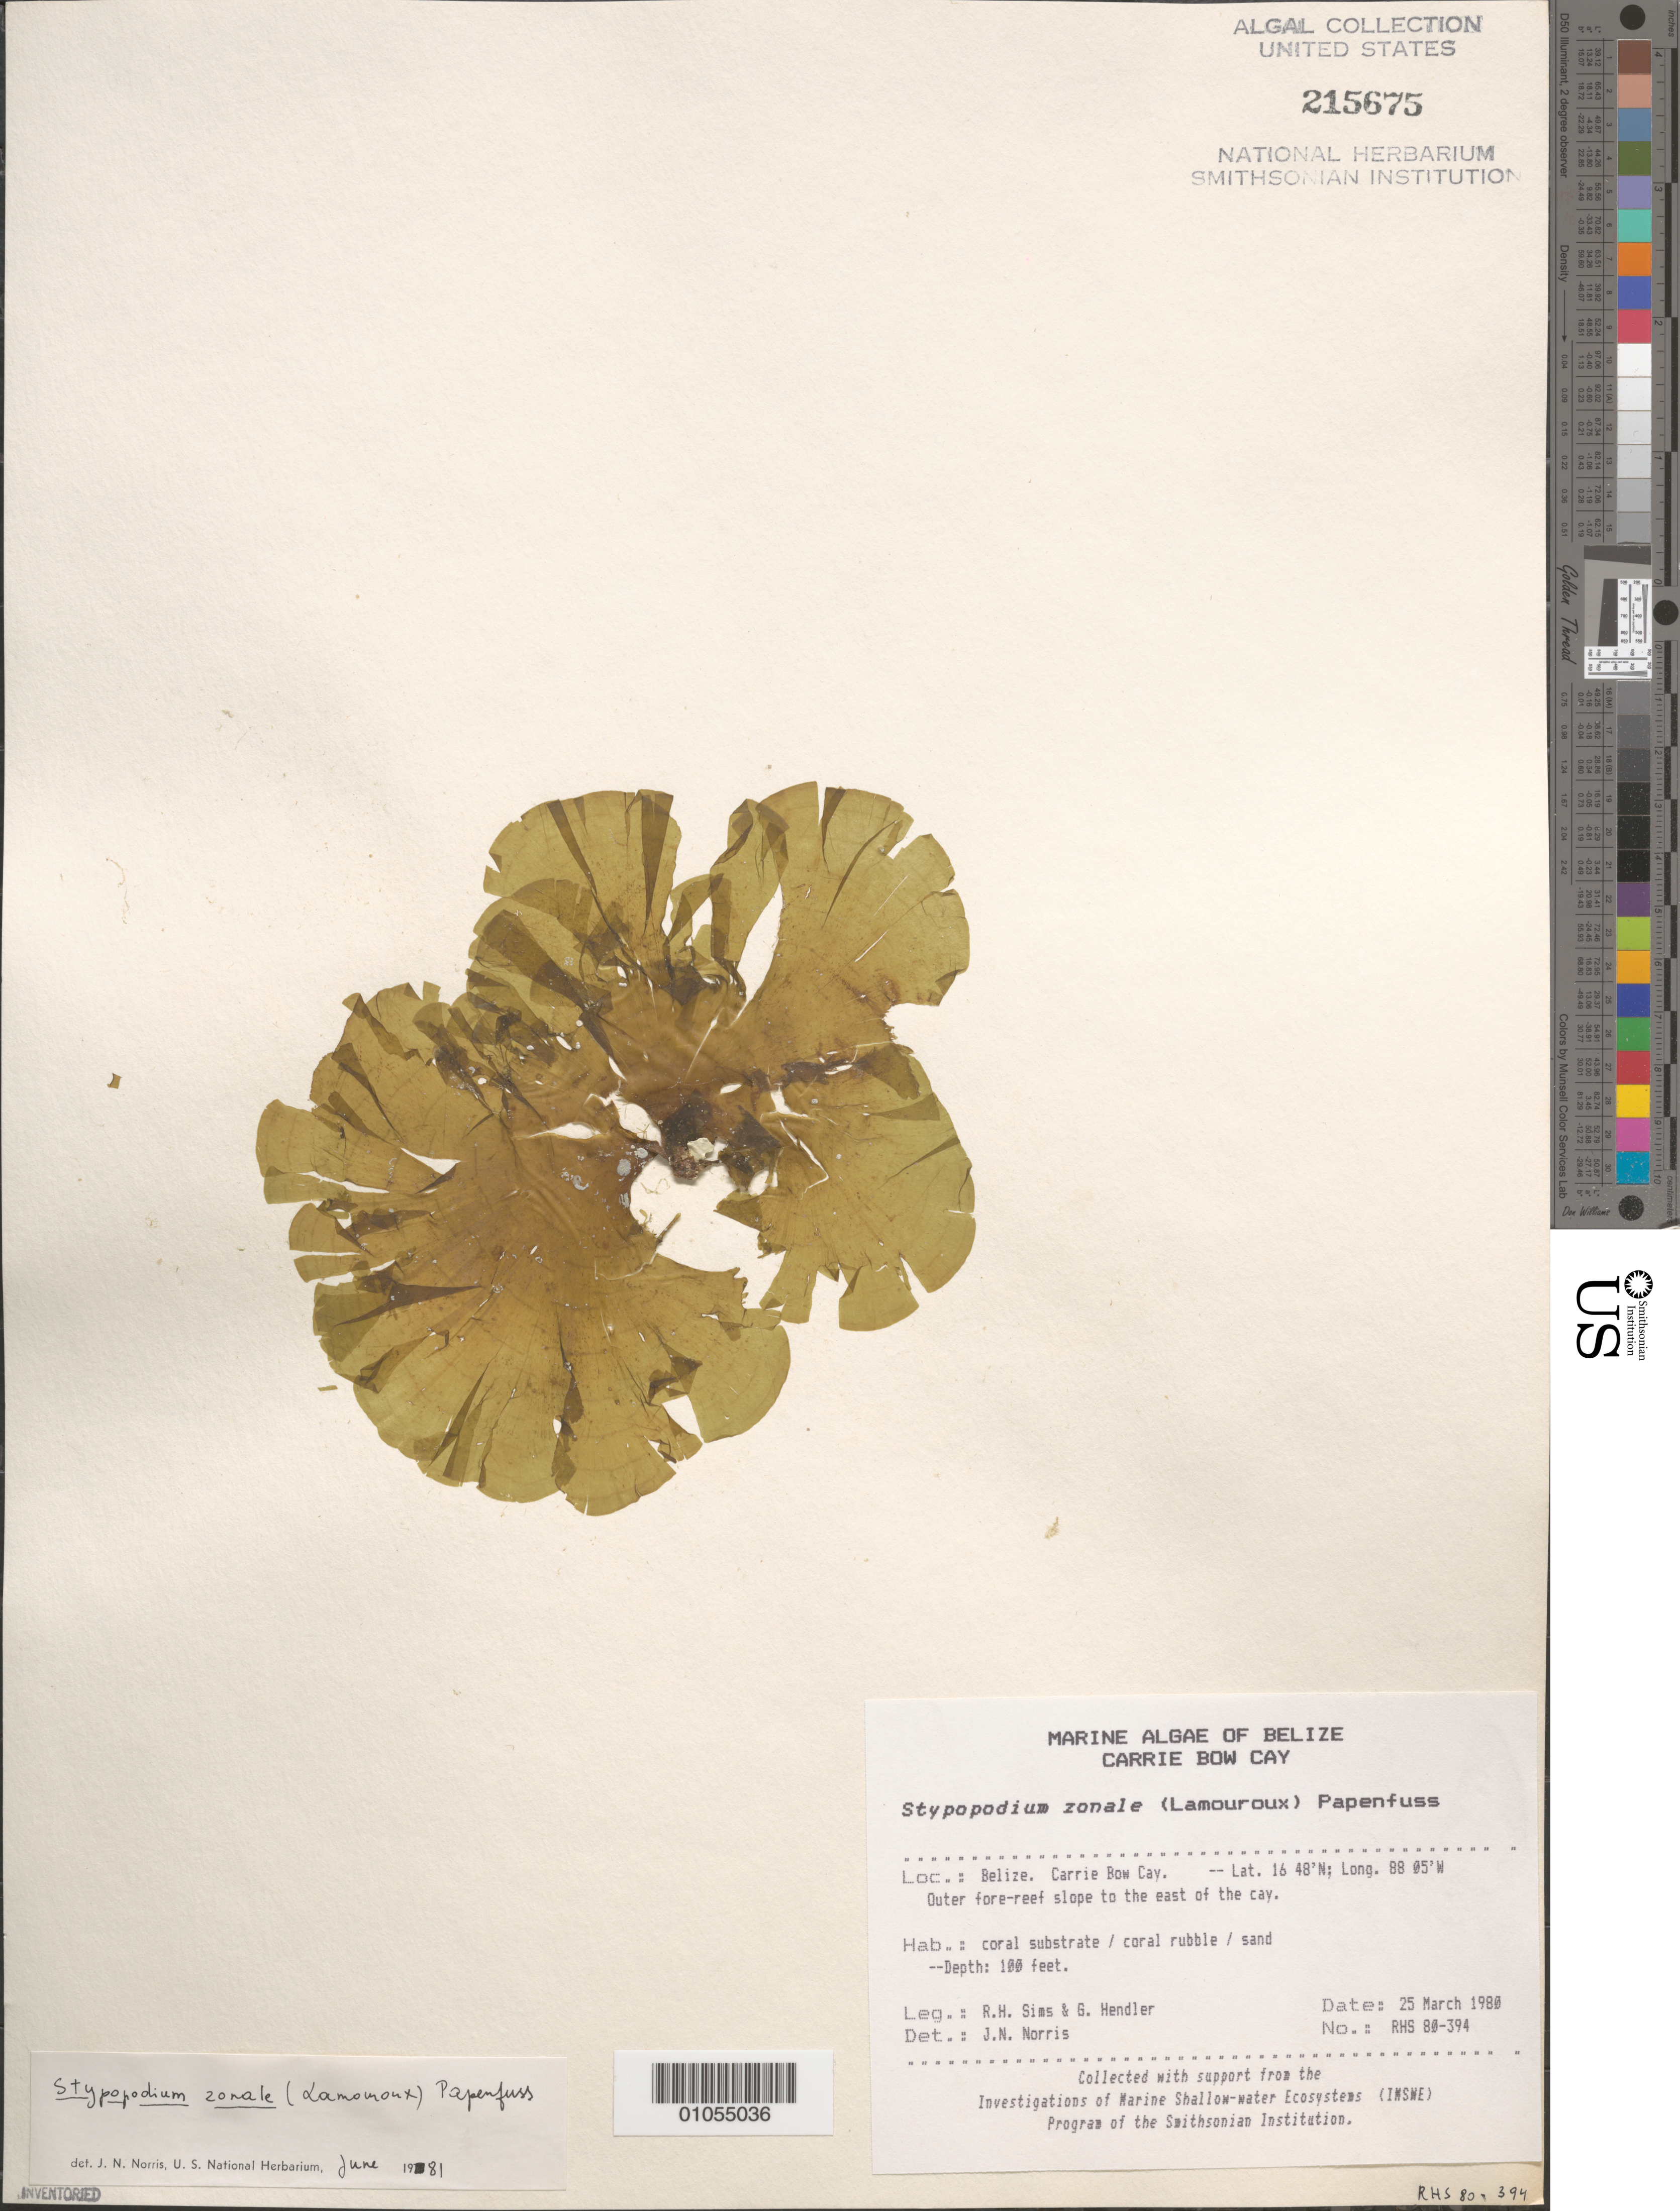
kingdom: Chromista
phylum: Ochrophyta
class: Phaeophyceae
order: Dictyotales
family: Dictyotaceae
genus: Stypopodium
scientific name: Stypopodium zonale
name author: (J.V.Lamouroux) Papenf.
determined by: Norris, James N.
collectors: R. H. Sims & G. Hendler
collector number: RHS 80-394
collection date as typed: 25 Mar 1980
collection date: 1980-03-25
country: Belize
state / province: Stann Creek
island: Carrie Bow Cay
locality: Outer fore-reef slope to east of the cay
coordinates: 16 48'N, 88 05'W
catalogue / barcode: US 215675